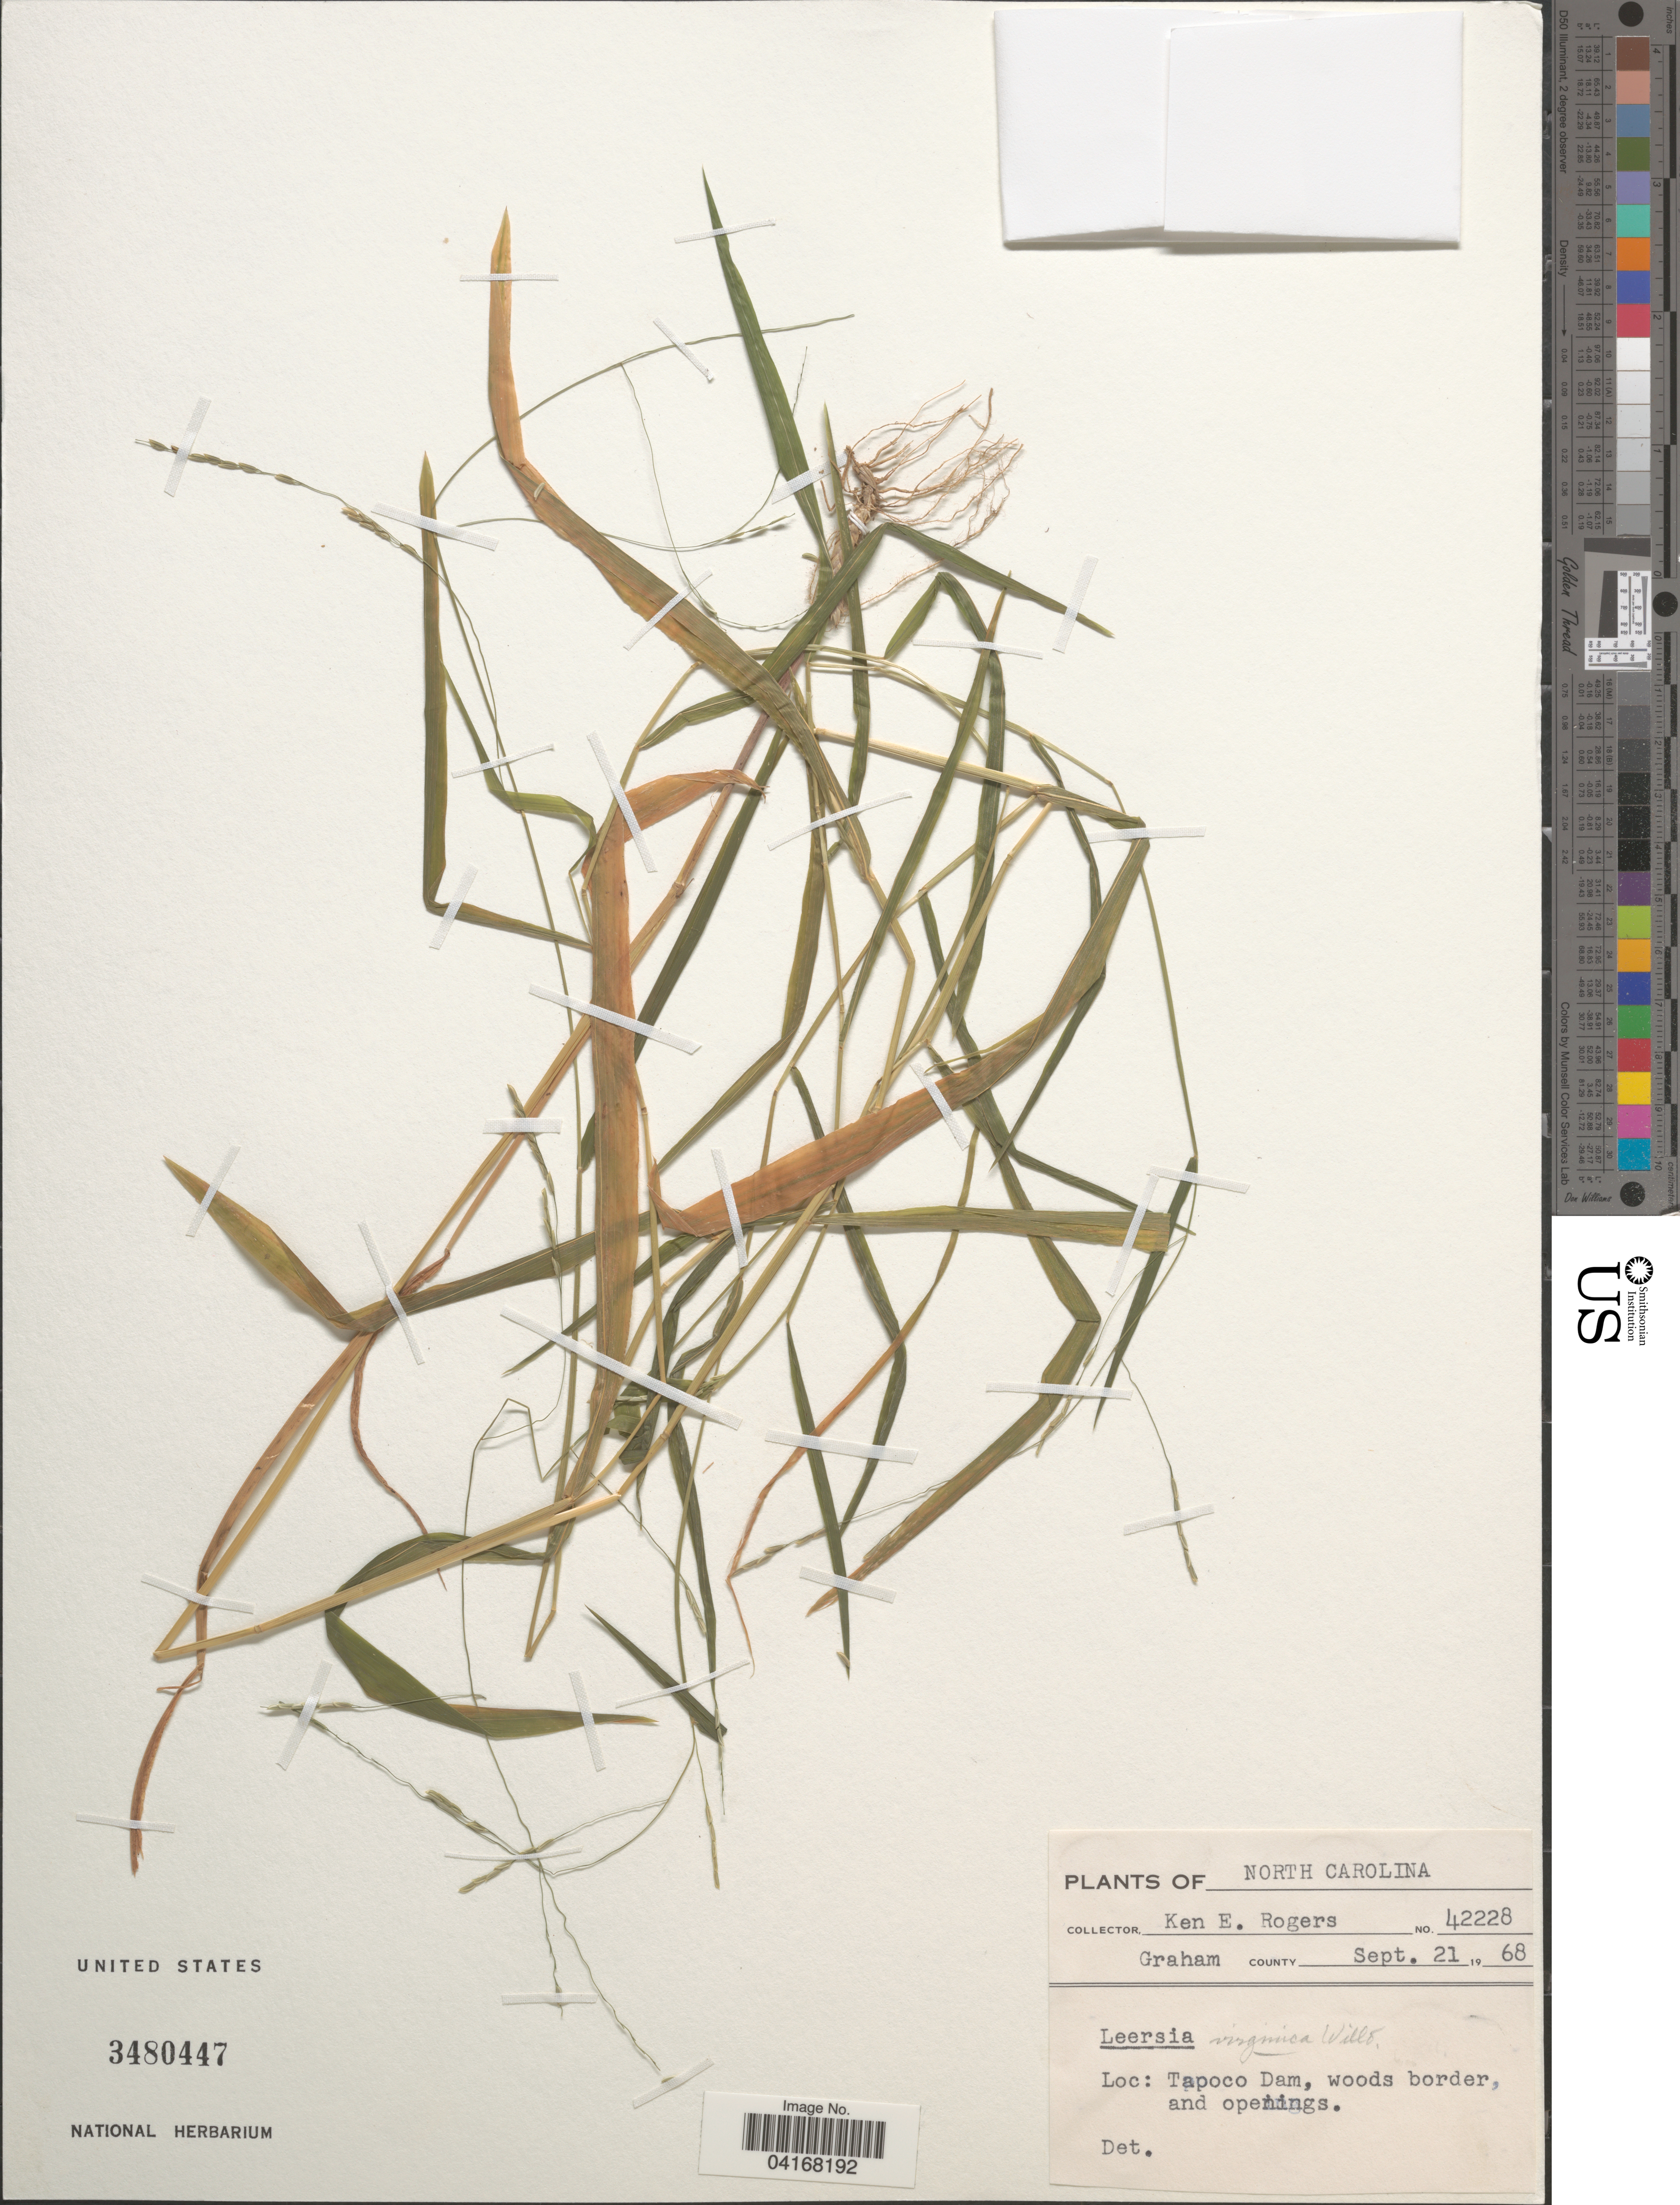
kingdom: Plantae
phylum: Tracheophyta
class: Liliopsida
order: Poales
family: Poaceae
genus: Leersia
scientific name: Leersia virginica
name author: Willd.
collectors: K. Rogers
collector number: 42228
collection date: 1968-09-21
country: United States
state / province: North Carolina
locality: Graham County. Tapoco Dam, woods border and openings.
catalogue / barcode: US 3480447